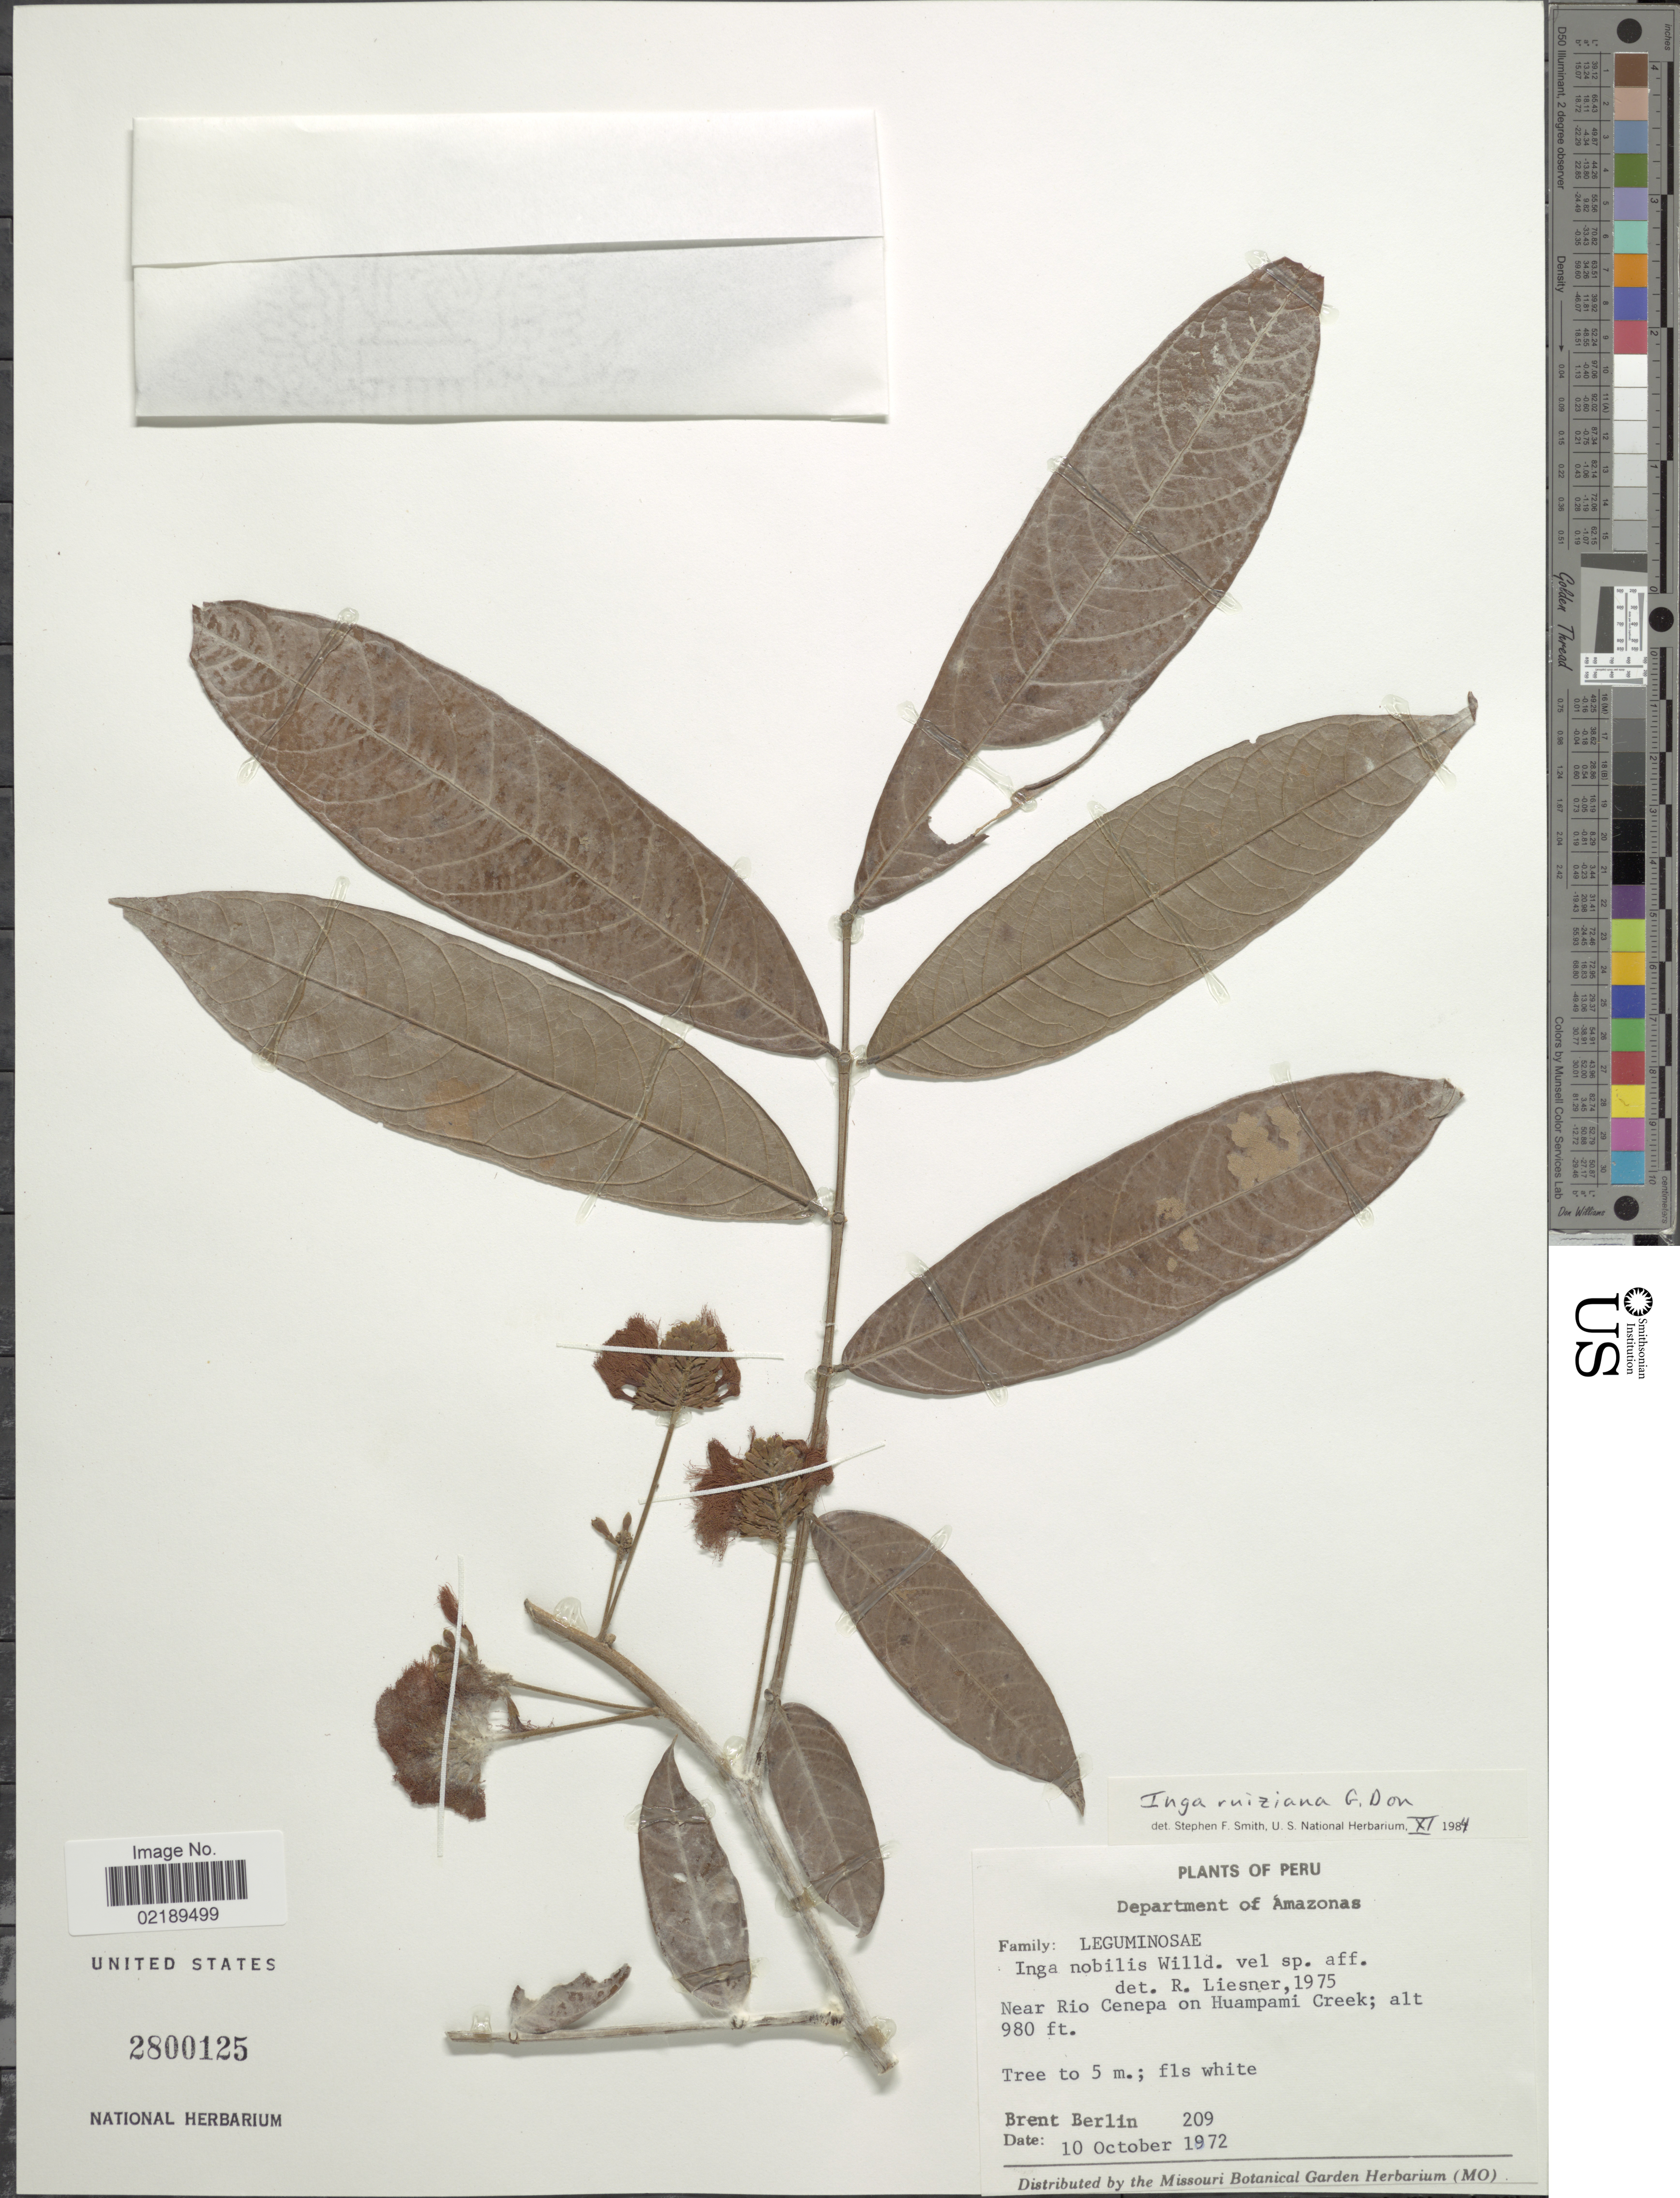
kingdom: Plantae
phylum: Tracheophyta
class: Magnoliopsida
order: Fabales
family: Fabaceae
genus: Inga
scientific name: Inga ruiziana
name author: G. Don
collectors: B. Berlin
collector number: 209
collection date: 1972-10-10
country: Peru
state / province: Amazonas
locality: Near Rio Cenepa on Huampami Creek.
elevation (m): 299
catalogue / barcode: US 2800125